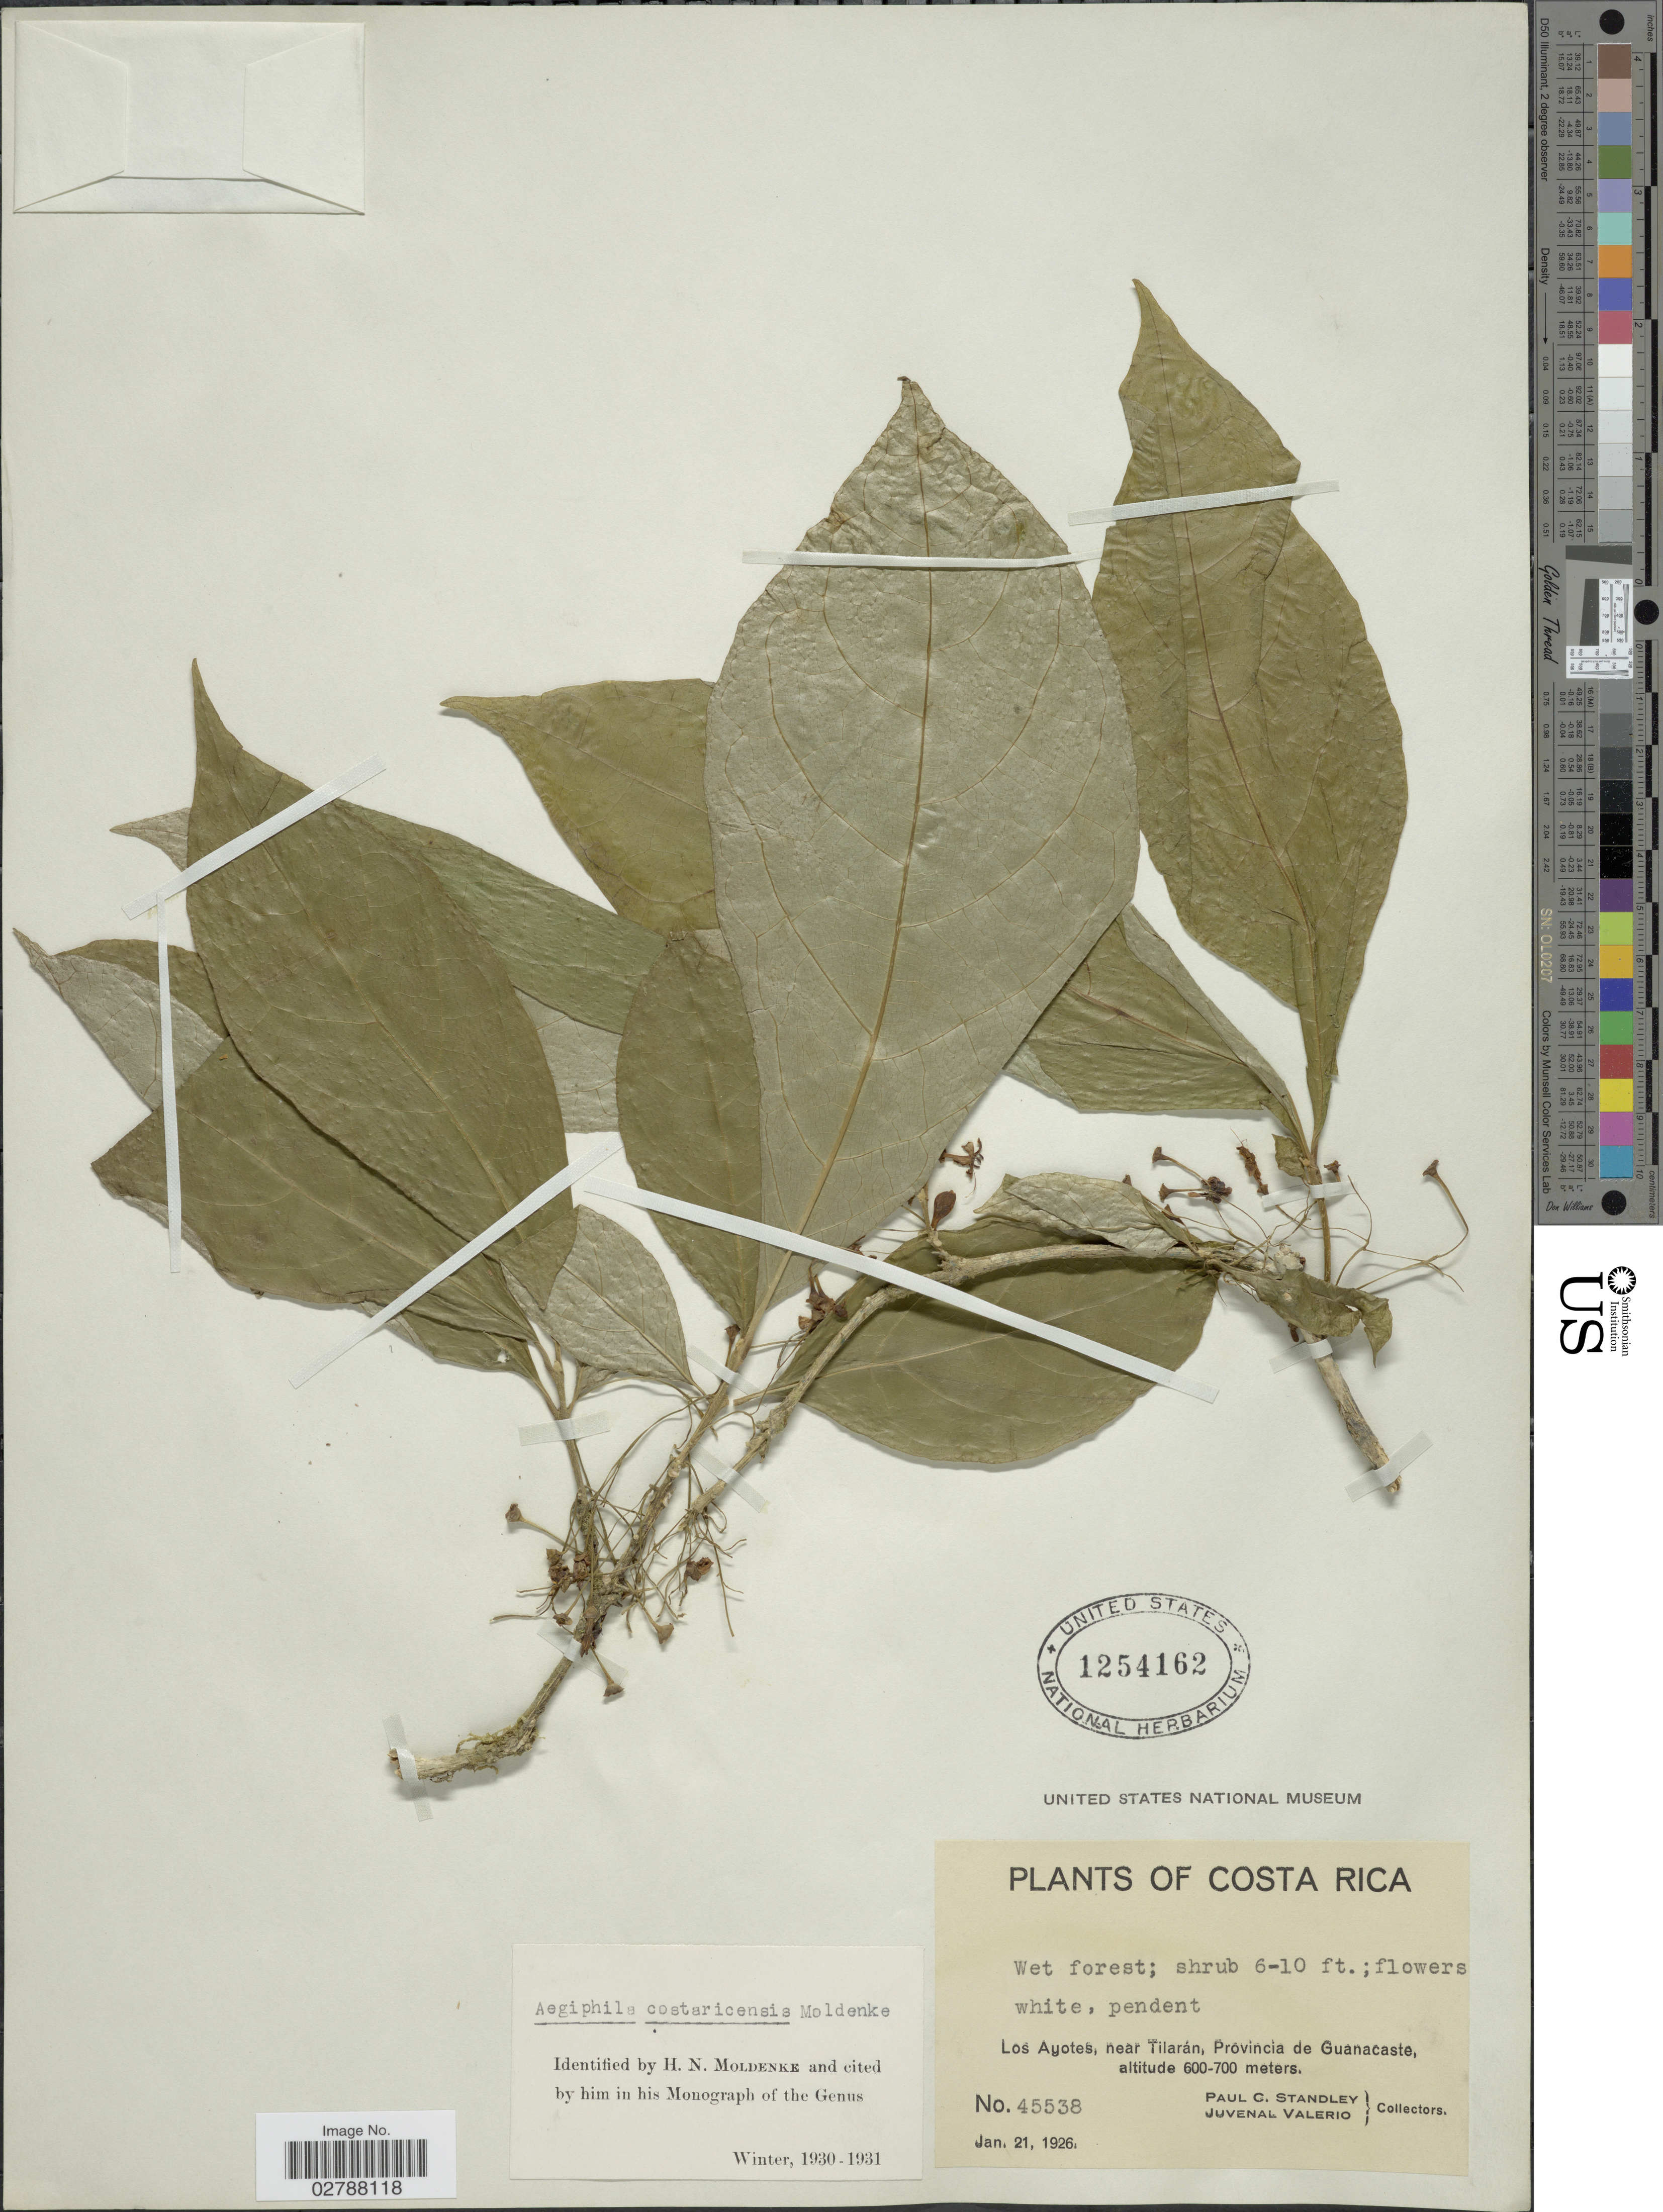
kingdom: Plantae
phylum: Tracheophyta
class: Magnoliopsida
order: Lamiales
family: Lamiaceae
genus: Aegiphila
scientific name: Aegiphila costaricensis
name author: Moldenke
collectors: P. C. Standley & J. Valerio R.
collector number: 45538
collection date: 1926-01-21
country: Costa Rica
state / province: Guanacaste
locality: Los Ayotes, near Tilarán, Provincia de Guanacaste.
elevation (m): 600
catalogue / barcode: US 1254162